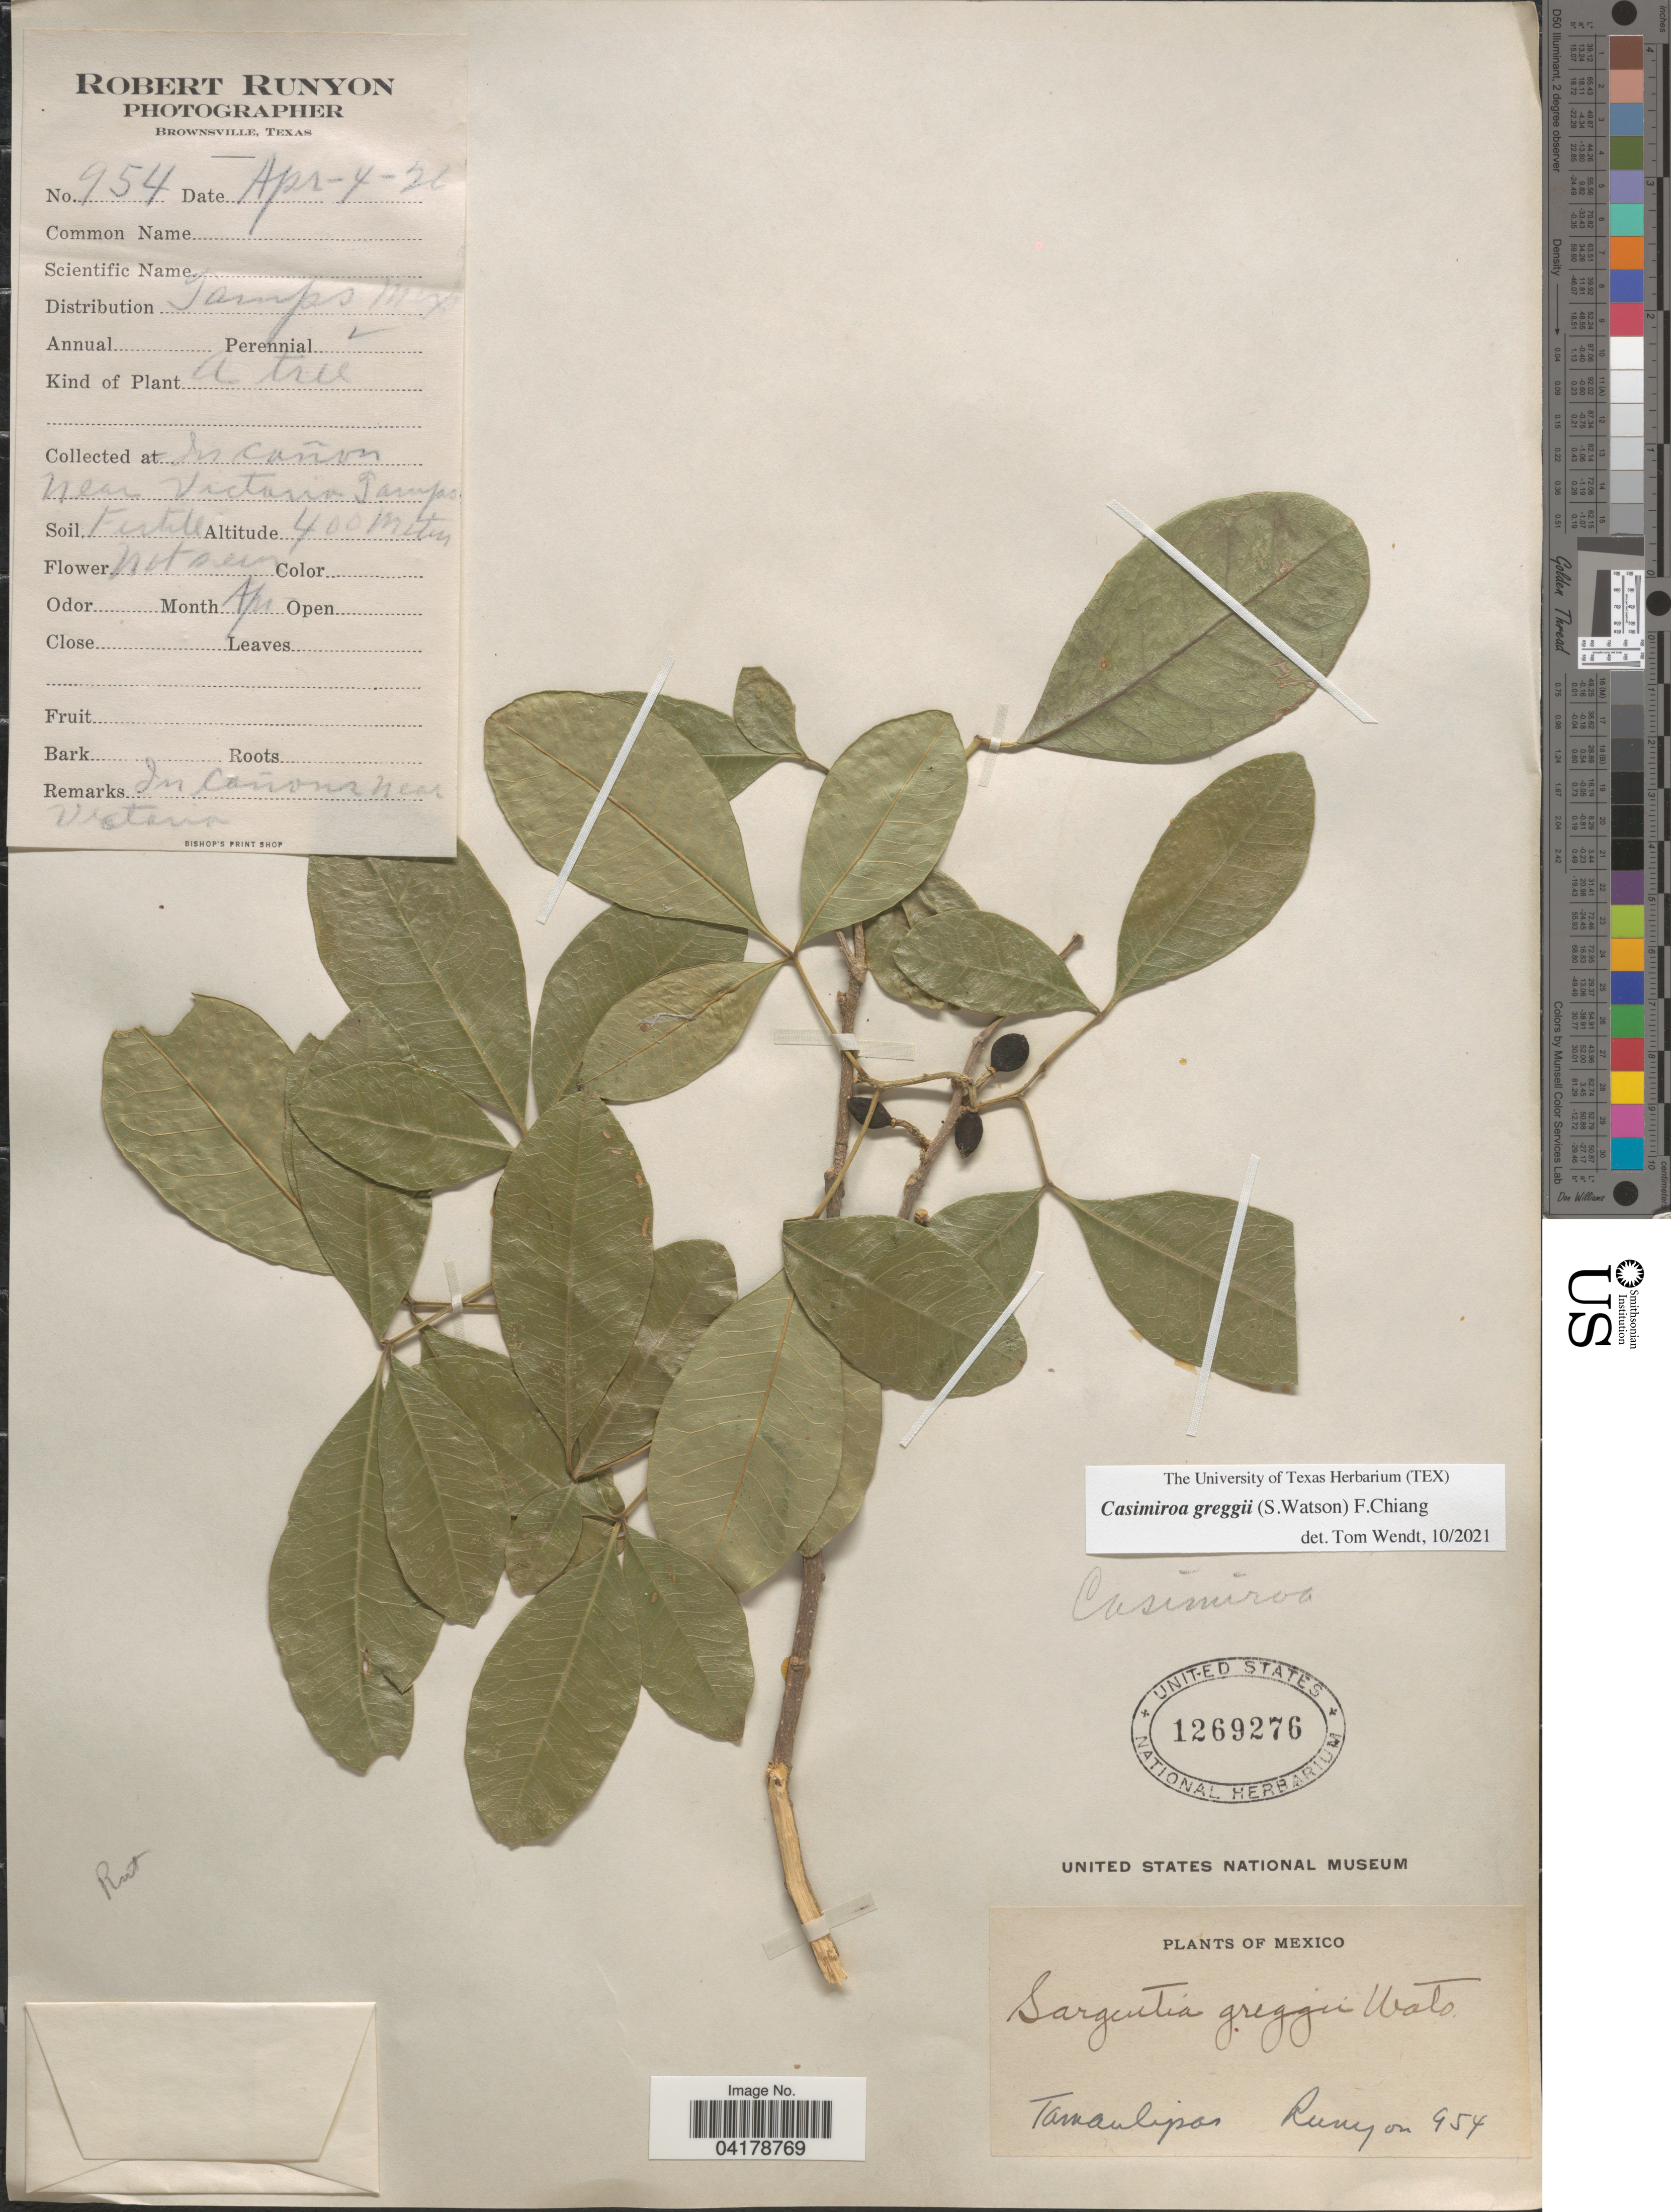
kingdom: Plantae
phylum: Tracheophyta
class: Magnoliopsida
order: Sapindales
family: Rutaceae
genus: Casimiroa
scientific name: Casimiroa greggii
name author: (S. Watson) Chiang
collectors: R. Runyon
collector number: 954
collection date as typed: Transcribed d/m/y: 4/4/26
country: Mexico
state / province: Tamaulipas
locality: In cañon near Victoria.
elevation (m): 400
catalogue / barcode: US 1269276